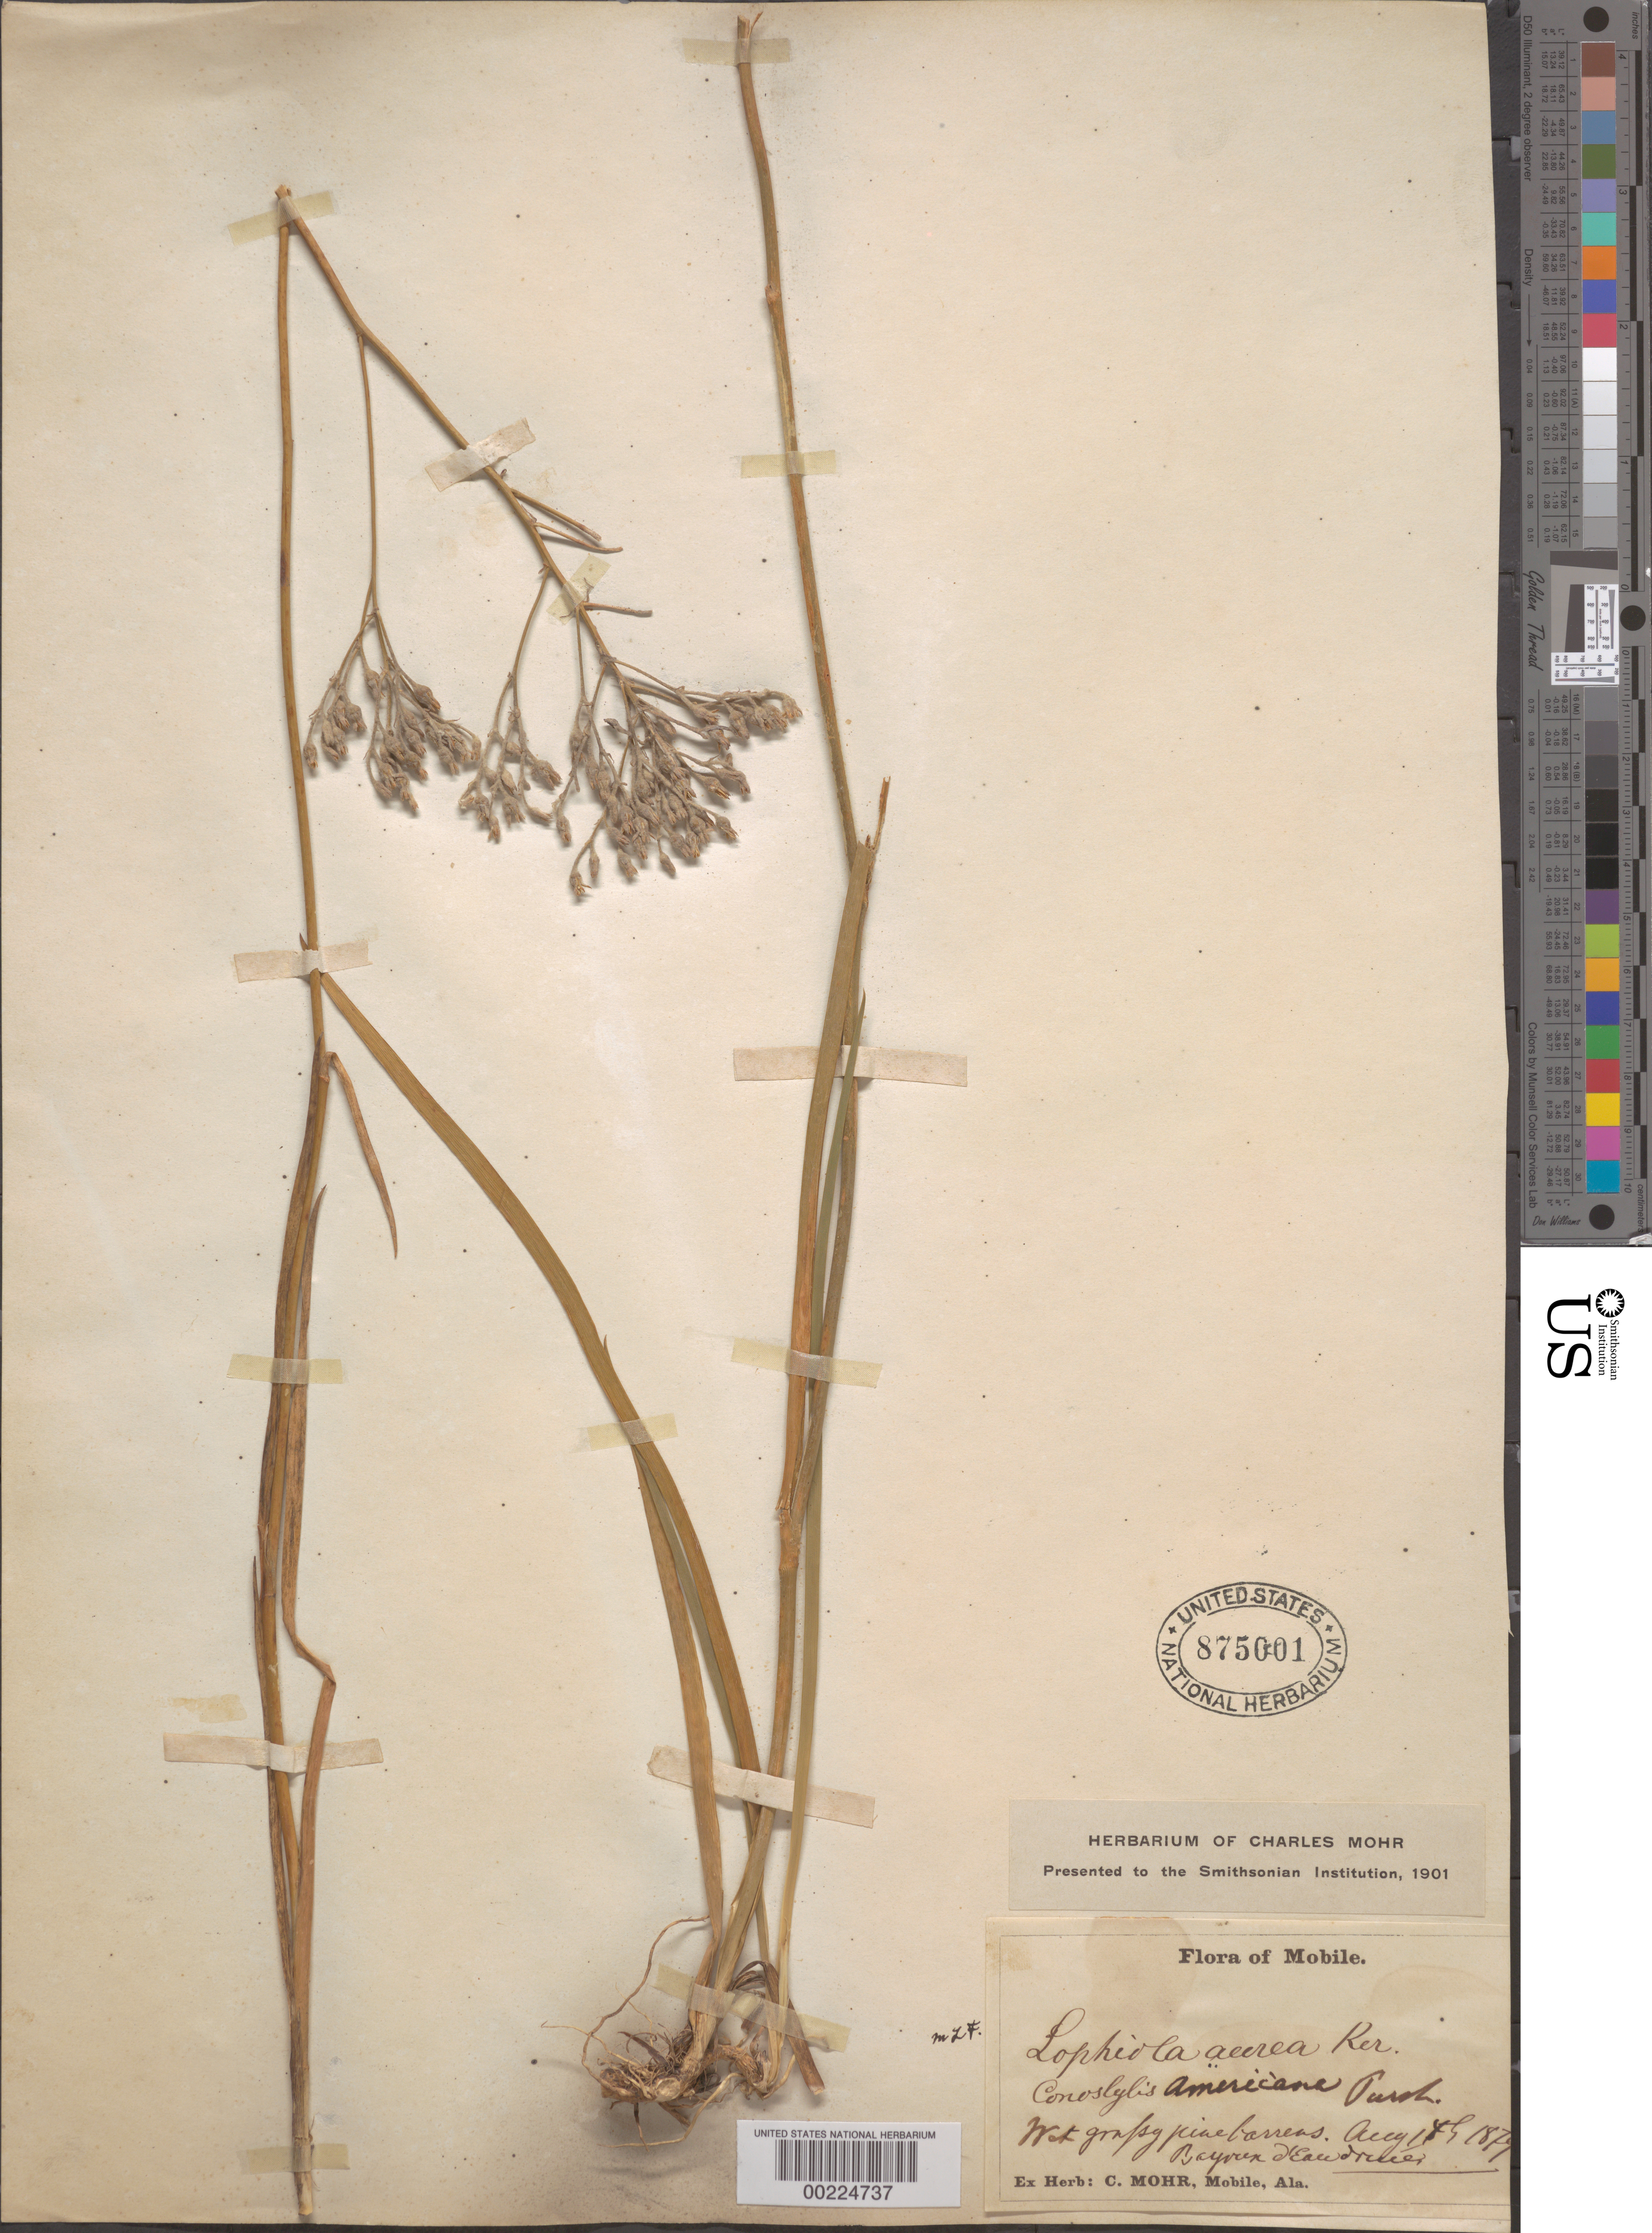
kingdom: Plantae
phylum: Tracheophyta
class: Liliopsida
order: Dioscoreales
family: Nartheciaceae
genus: Lophiola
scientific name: Lophiola aurea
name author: Ker Gawl.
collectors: C. T. Mohr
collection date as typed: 14 Aug 1879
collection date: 1879-08-14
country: United States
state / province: Alabama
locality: Bayren d'eaudruce. [state = louisiana?]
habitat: Wet grassy pine barrens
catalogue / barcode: US 875001